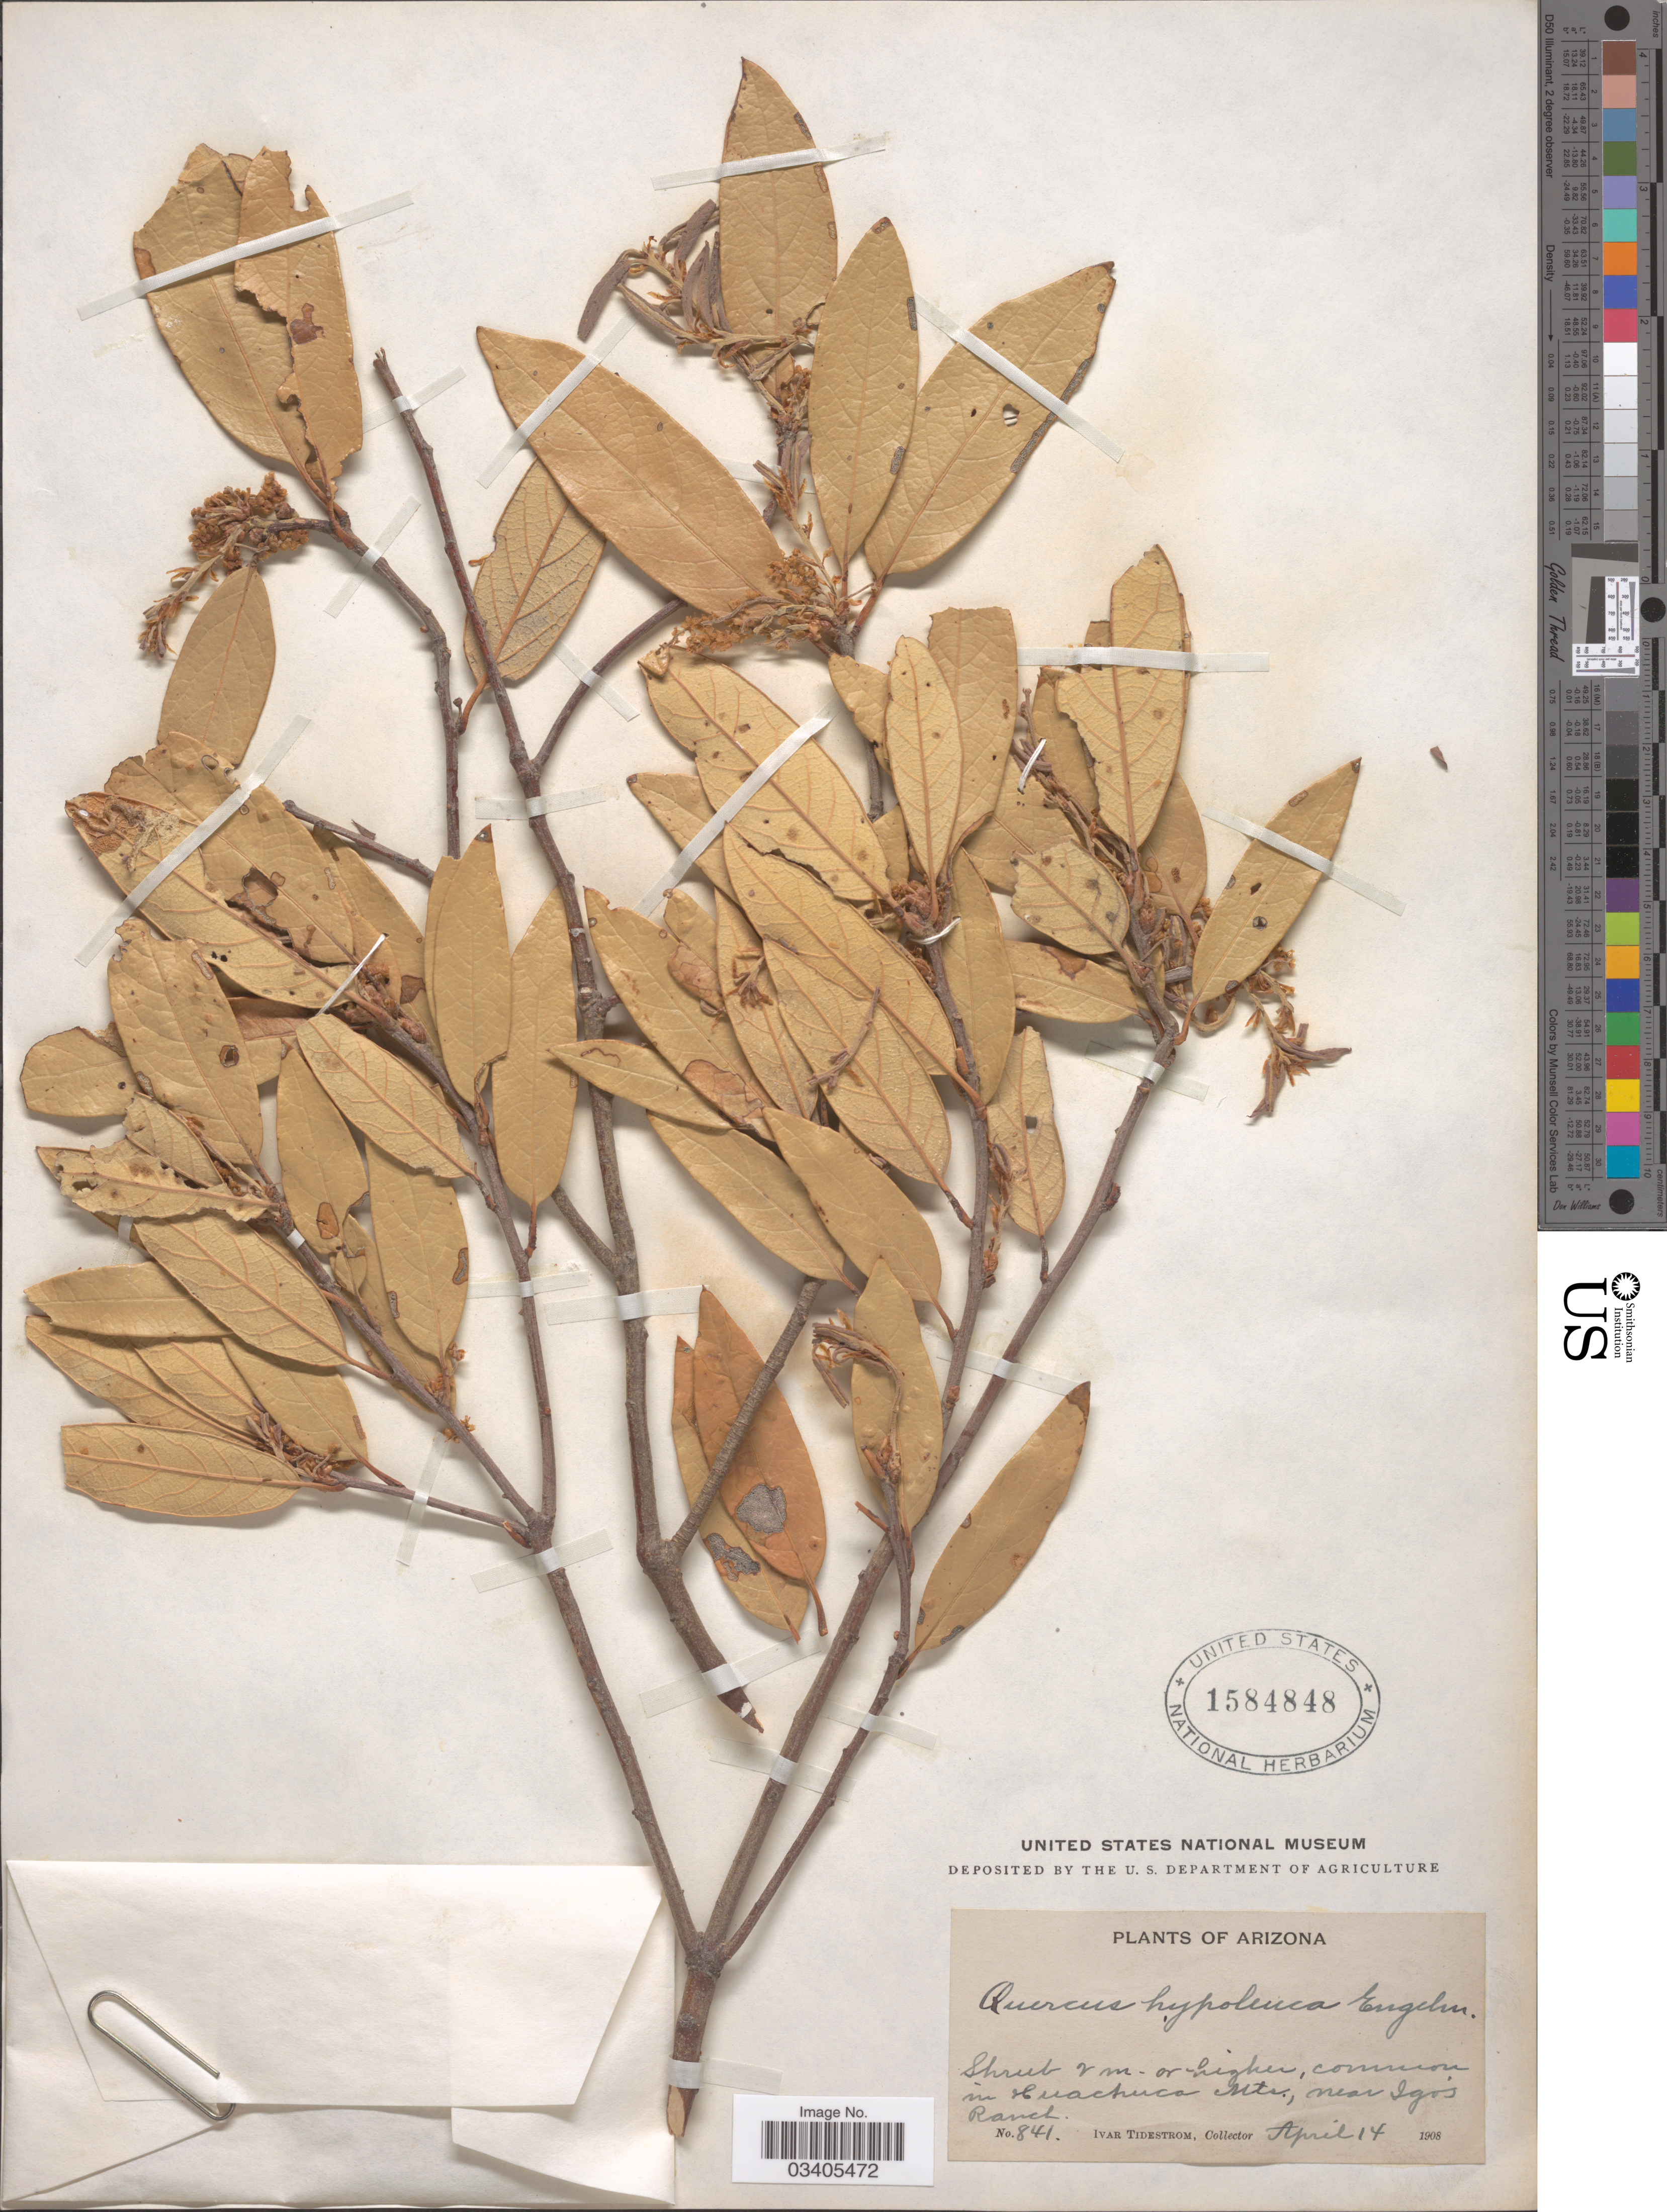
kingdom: Plantae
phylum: Tracheophyta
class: Magnoliopsida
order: Fagales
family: Fagaceae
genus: Quercus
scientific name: Quercus hypoleucoides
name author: A. Camus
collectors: I. F. Tidestrom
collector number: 841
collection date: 1908-04-14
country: United States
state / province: Arizona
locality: Common in Huachuca Mts., near Igos Ranch.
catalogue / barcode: US 1584848